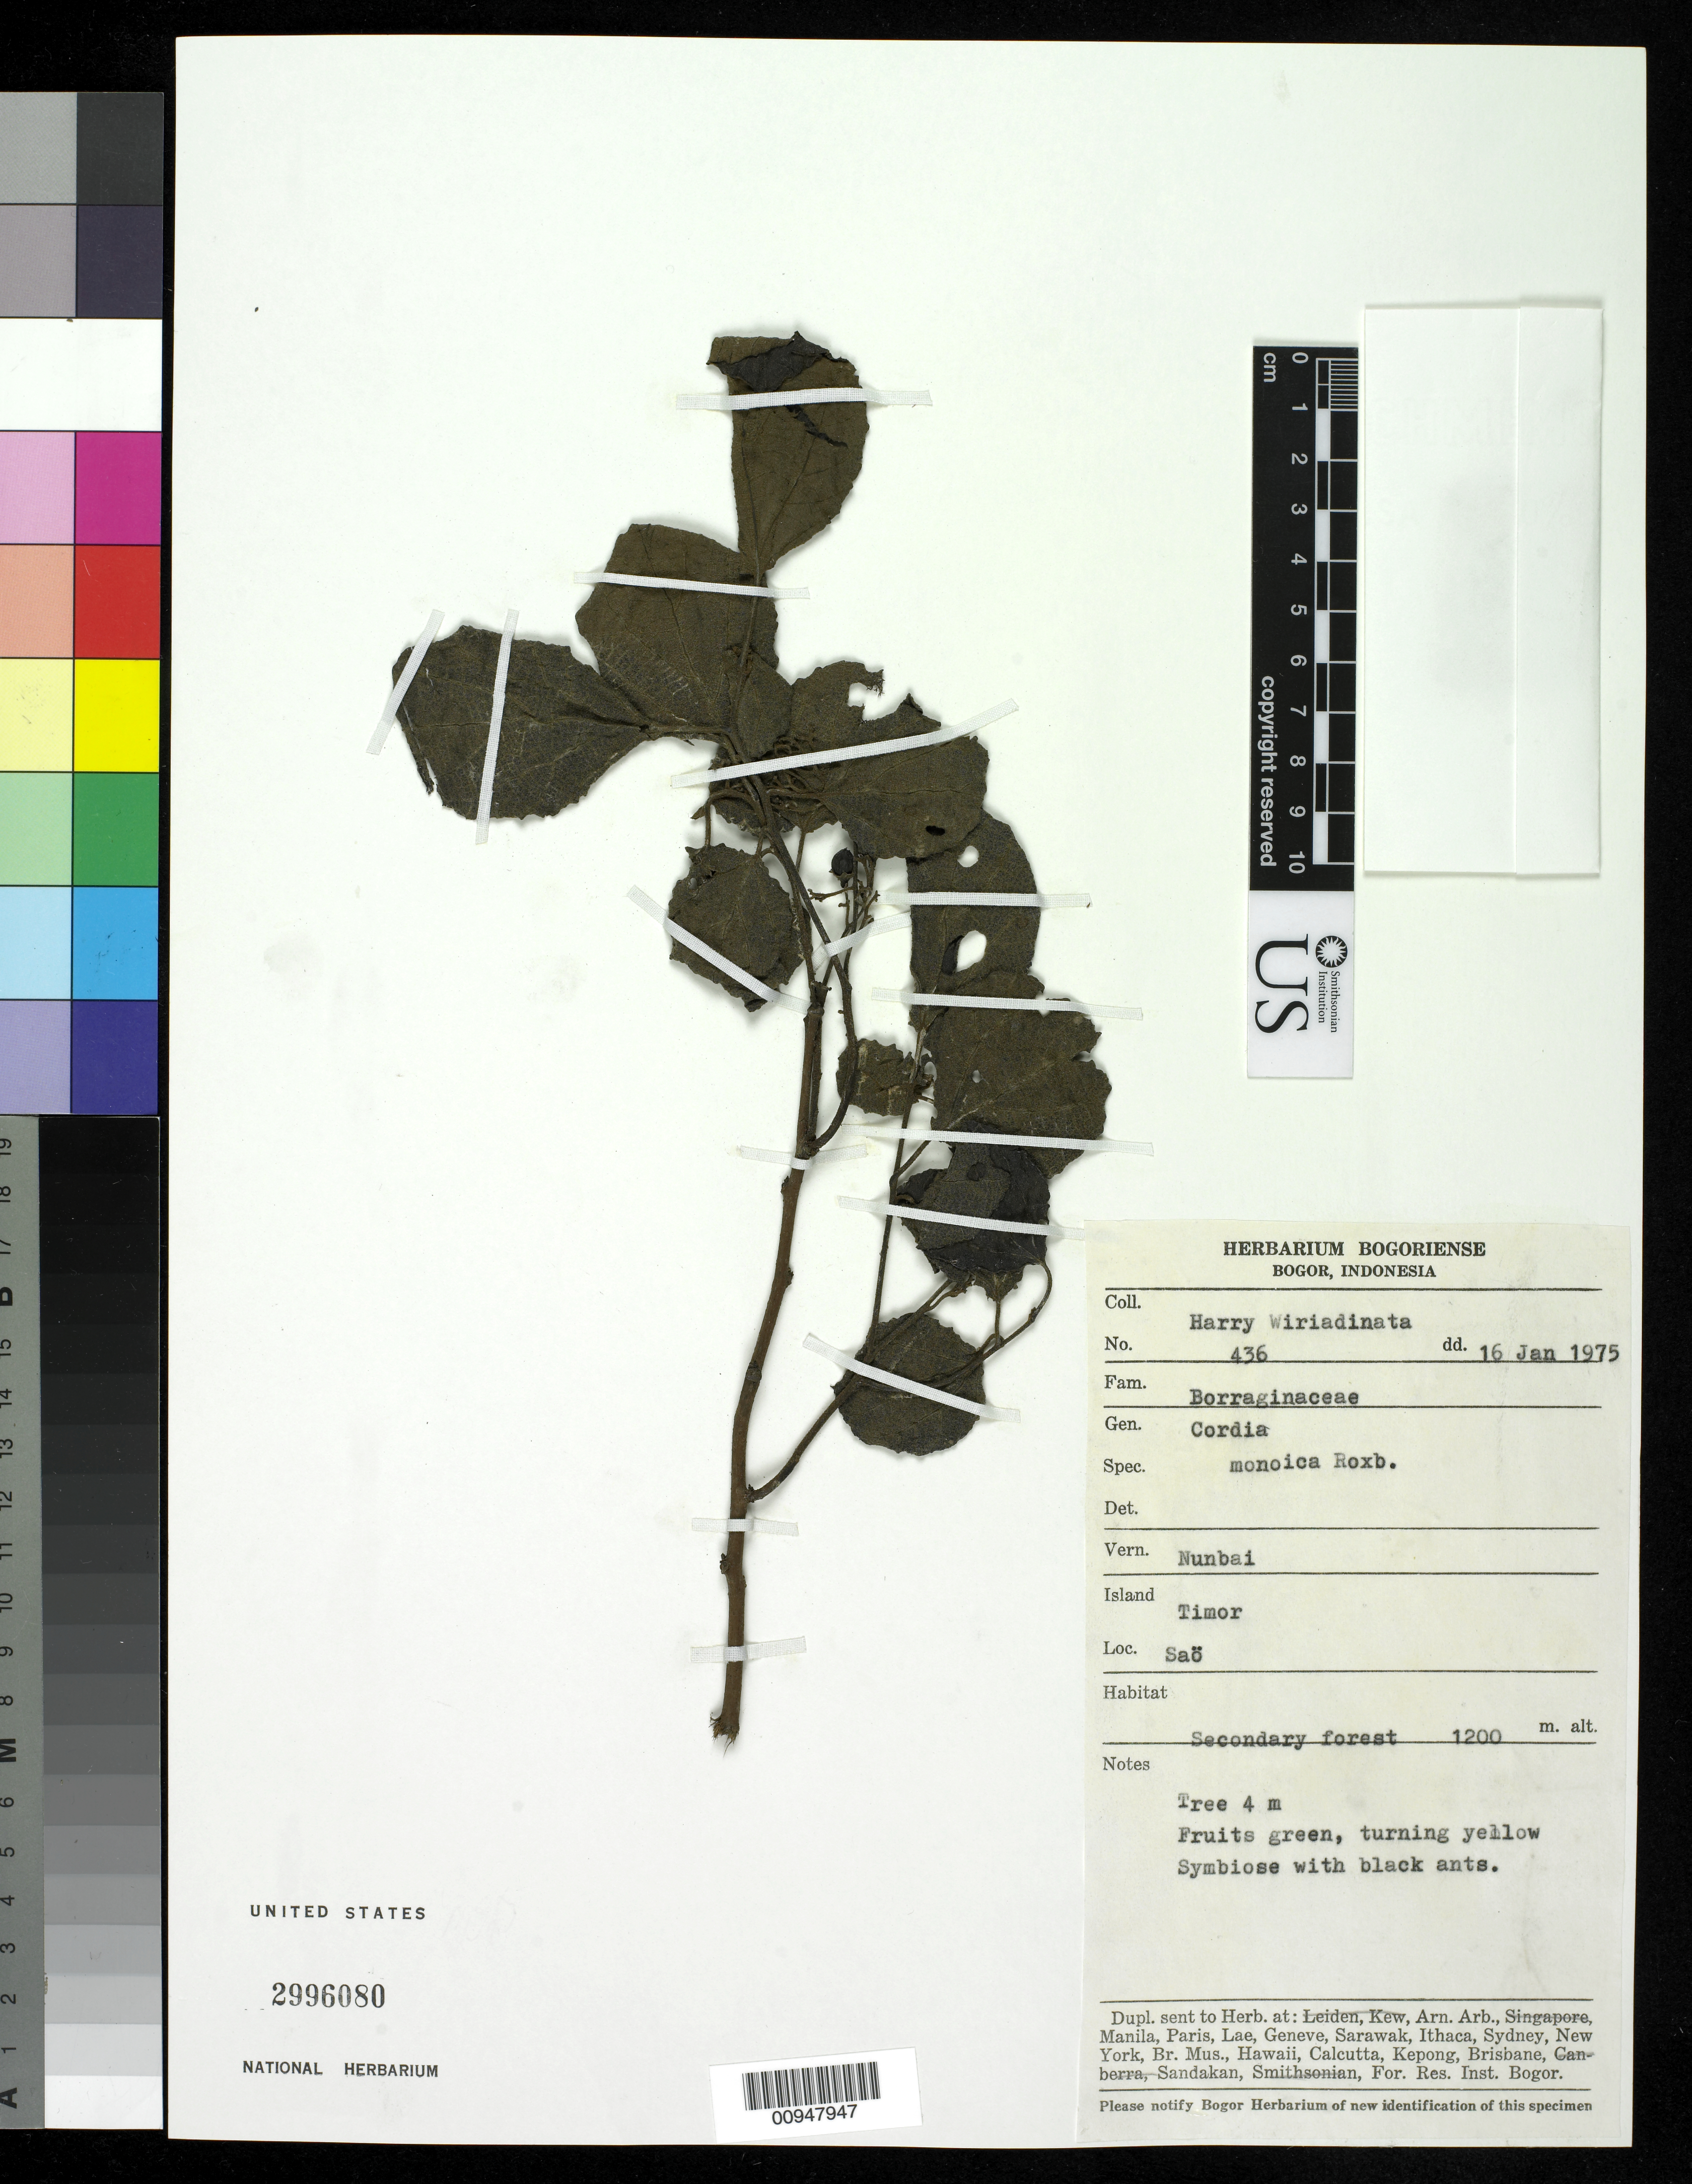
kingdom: Plantae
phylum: Tracheophyta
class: Magnoliopsida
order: Boraginales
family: Cordiaceae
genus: Cordia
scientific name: Cordia monoica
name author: Roxb.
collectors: H. Wiriadinata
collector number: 436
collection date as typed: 16 Jan 1975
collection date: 1975-01-16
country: Indonesia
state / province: Lesser Sunda Is.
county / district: East Nusa Tenggara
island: Timor I.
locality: Sao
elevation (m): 1200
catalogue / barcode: US 2996080